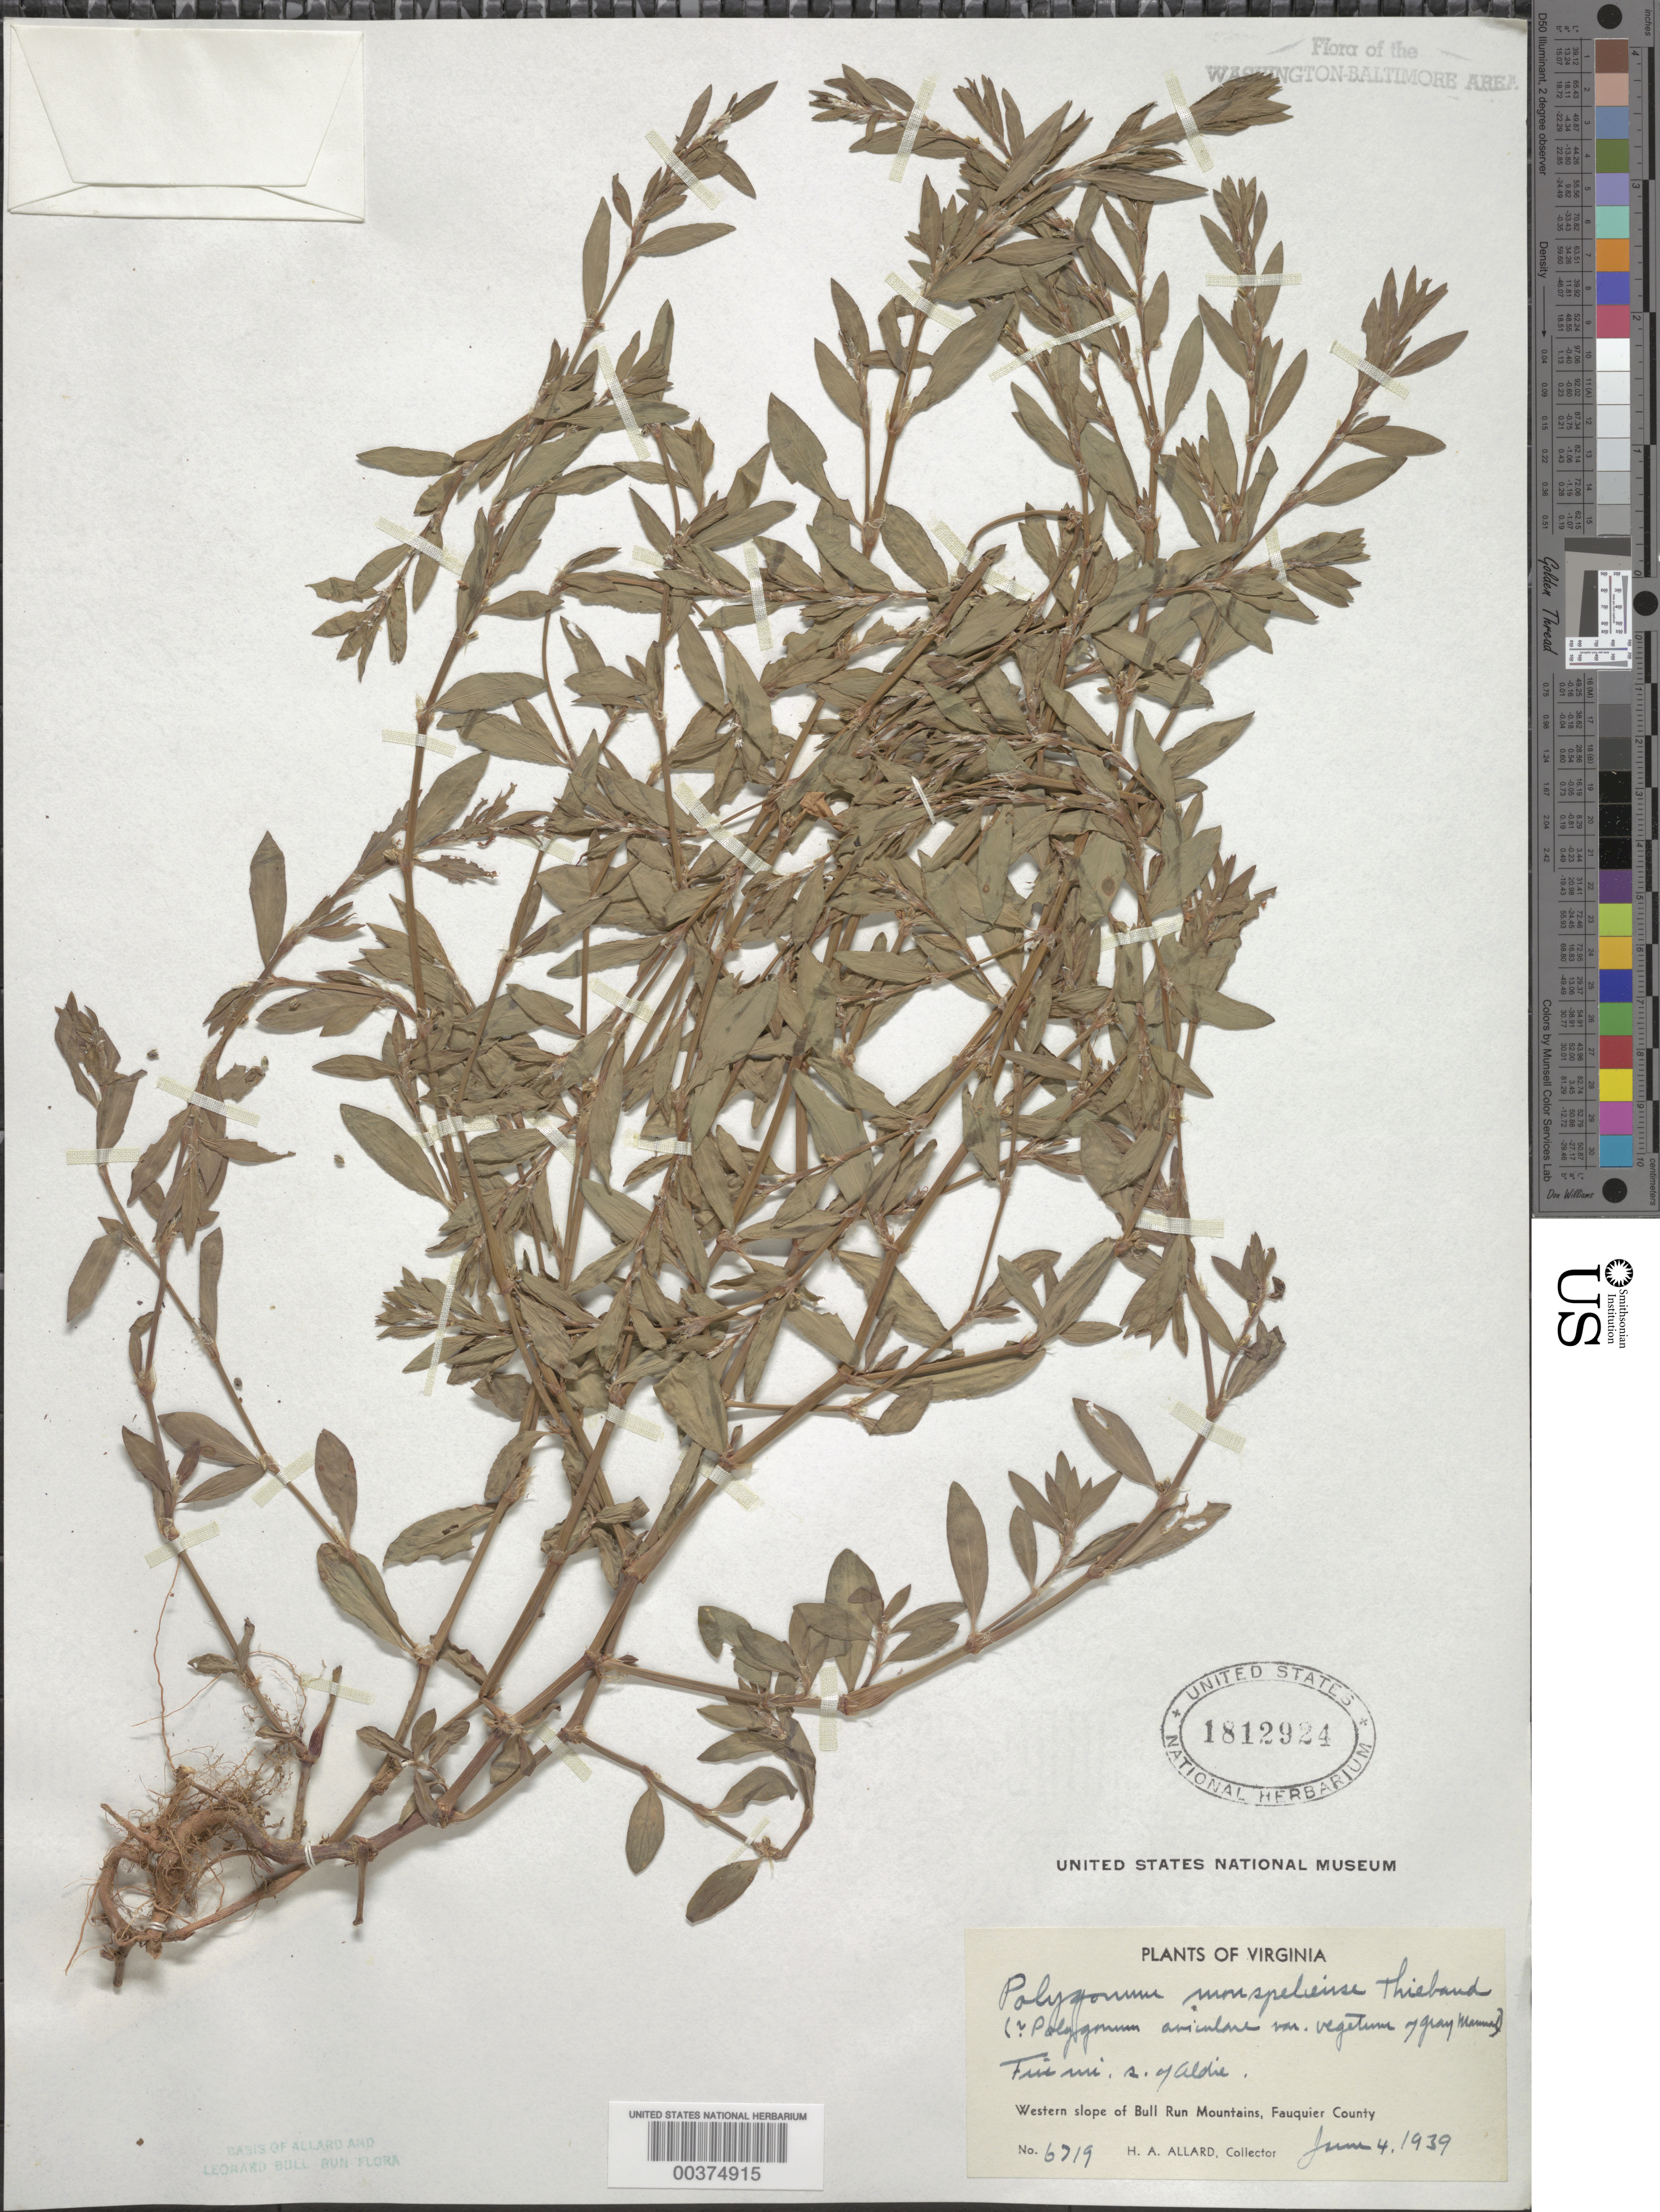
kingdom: Plantae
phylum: Tracheophyta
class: Magnoliopsida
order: Caryophyllales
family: Polygonaceae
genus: Polygonum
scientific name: Polygonum aviculare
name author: L.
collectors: H. A. Allard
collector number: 6719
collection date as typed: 04 Jun 1939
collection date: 1939-06-04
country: United States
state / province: Virginia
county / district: Fauquier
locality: South of Aldie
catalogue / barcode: US 1812924